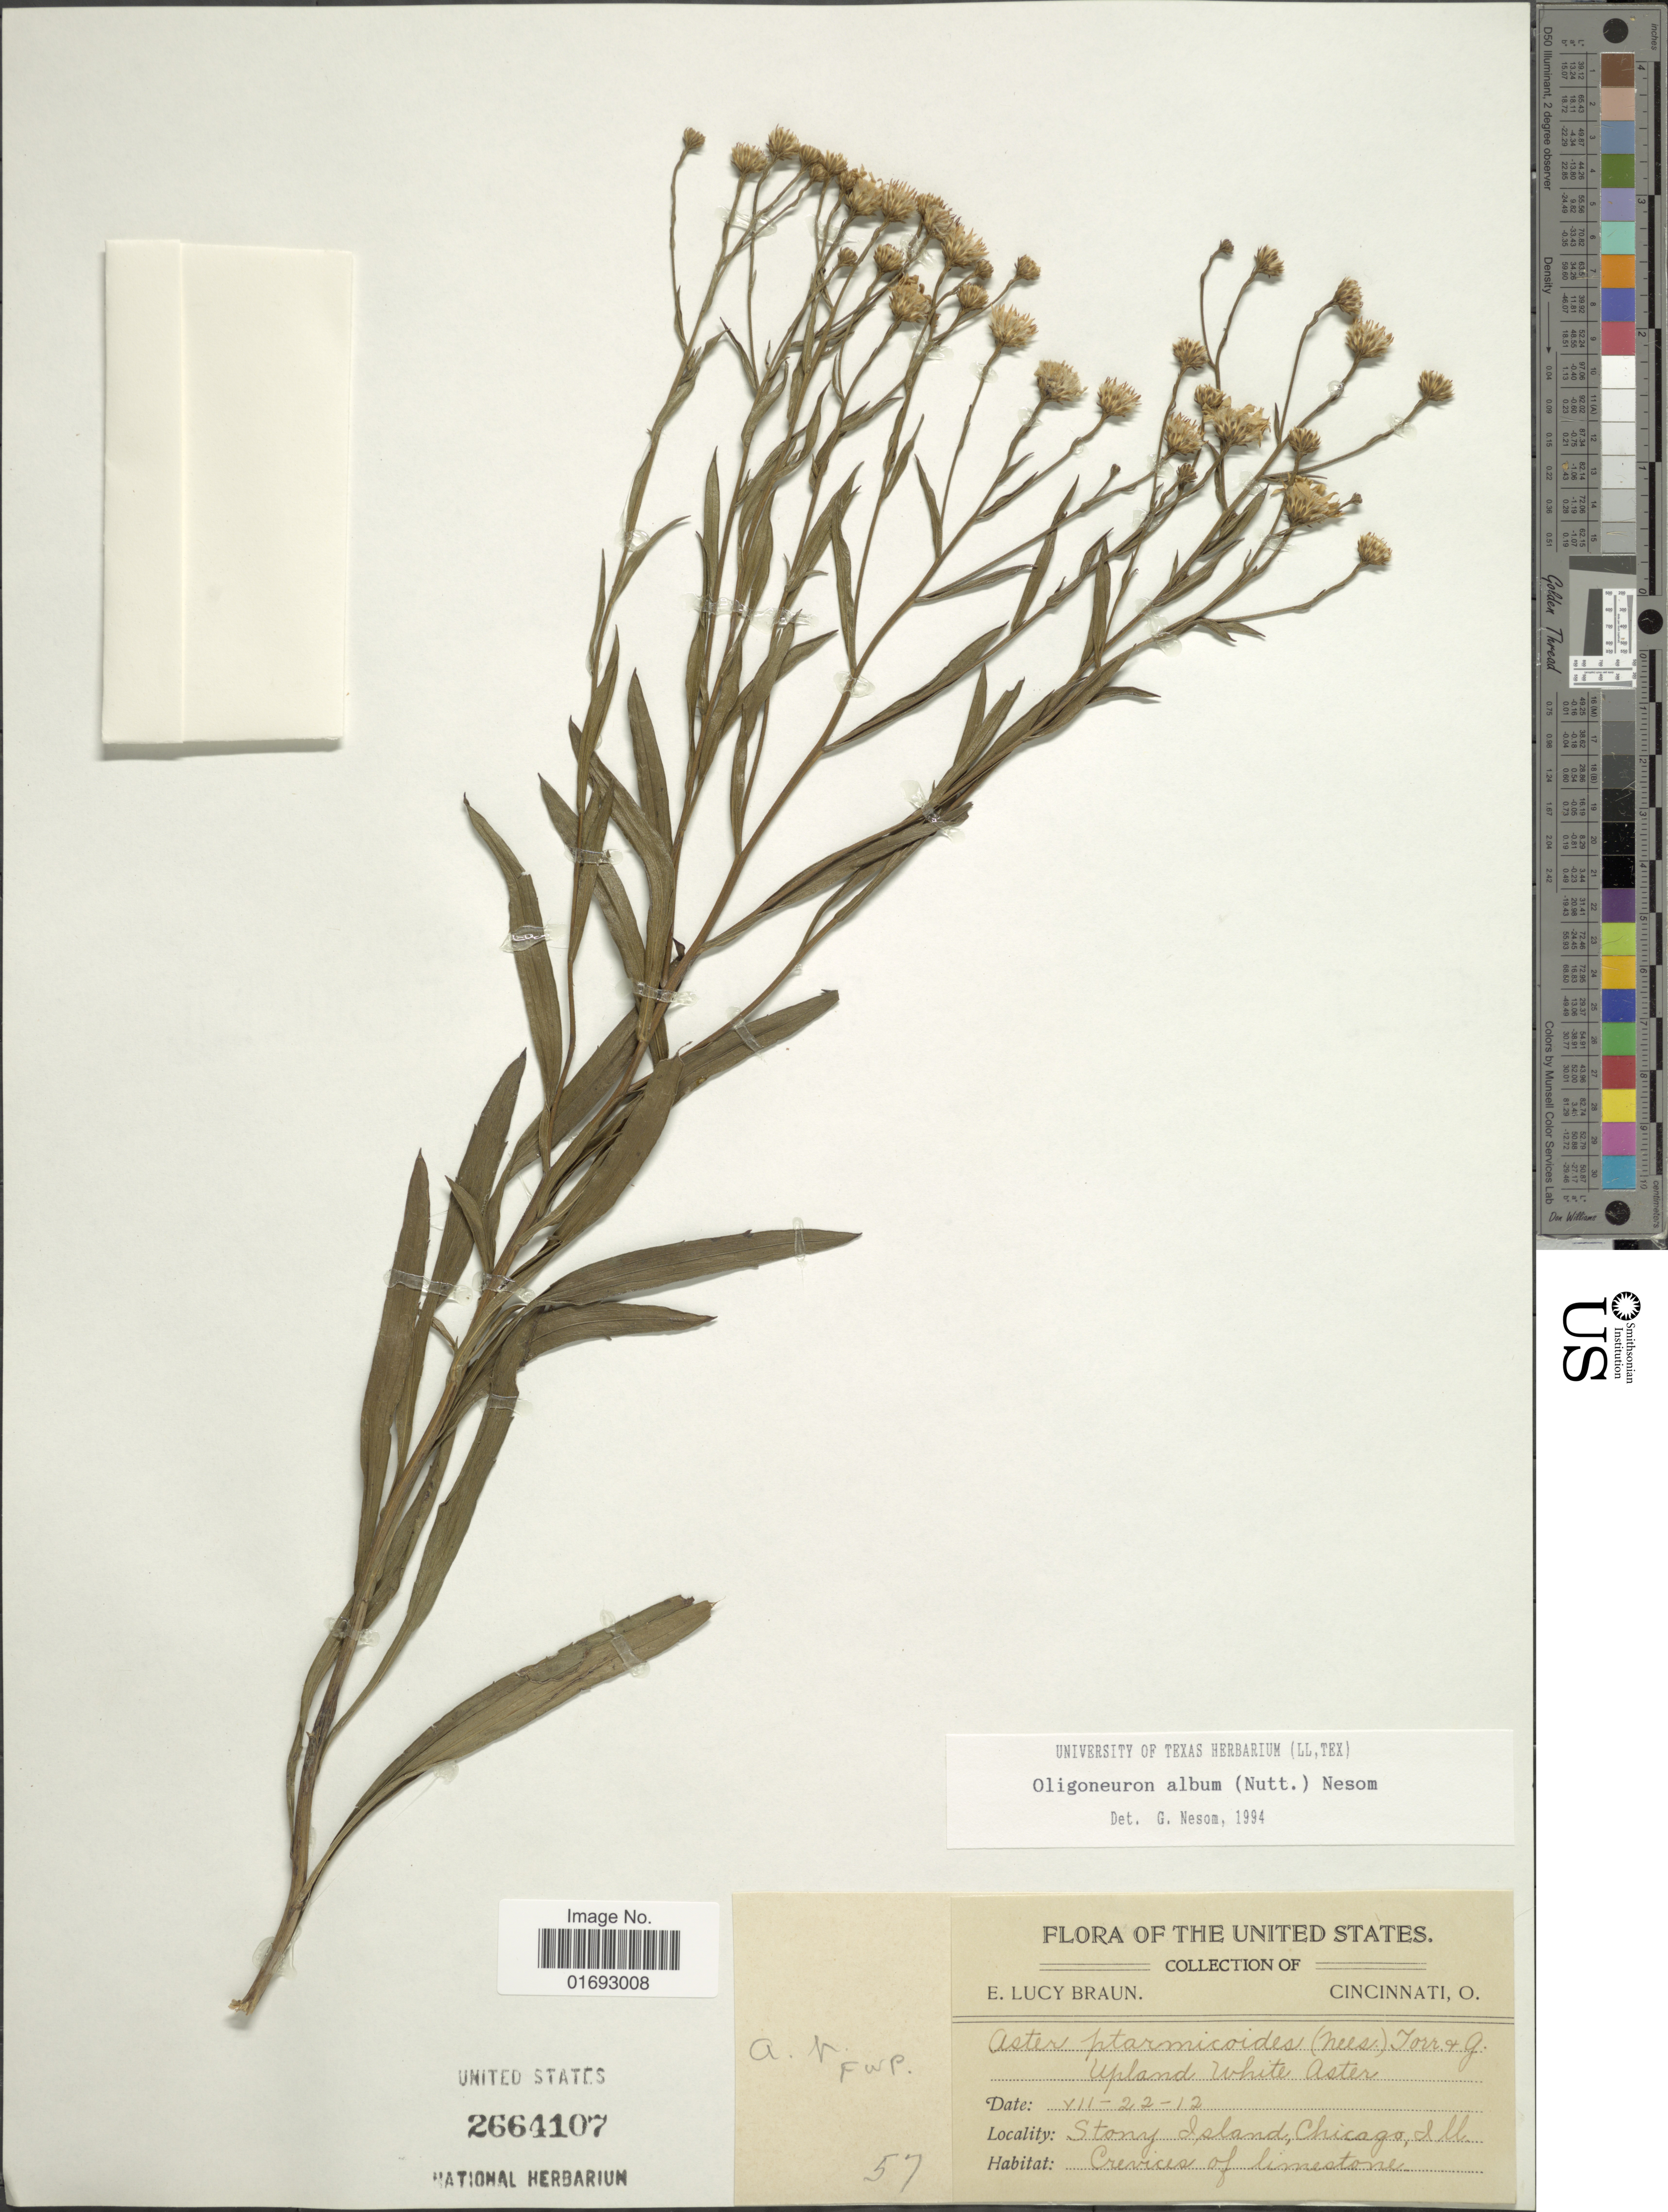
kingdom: Plantae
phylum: Tracheophyta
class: Magnoliopsida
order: Asterales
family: Asteraceae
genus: Oligoneuron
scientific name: Oligoneuron album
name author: (Nutt.) G.L. Nesom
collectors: E. L. Braun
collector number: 57?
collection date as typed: Transcribed d/m/y: 22/7/12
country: United States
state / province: Illinois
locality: Stony Island, Chicago, Crevices of limestone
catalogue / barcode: US 2664107